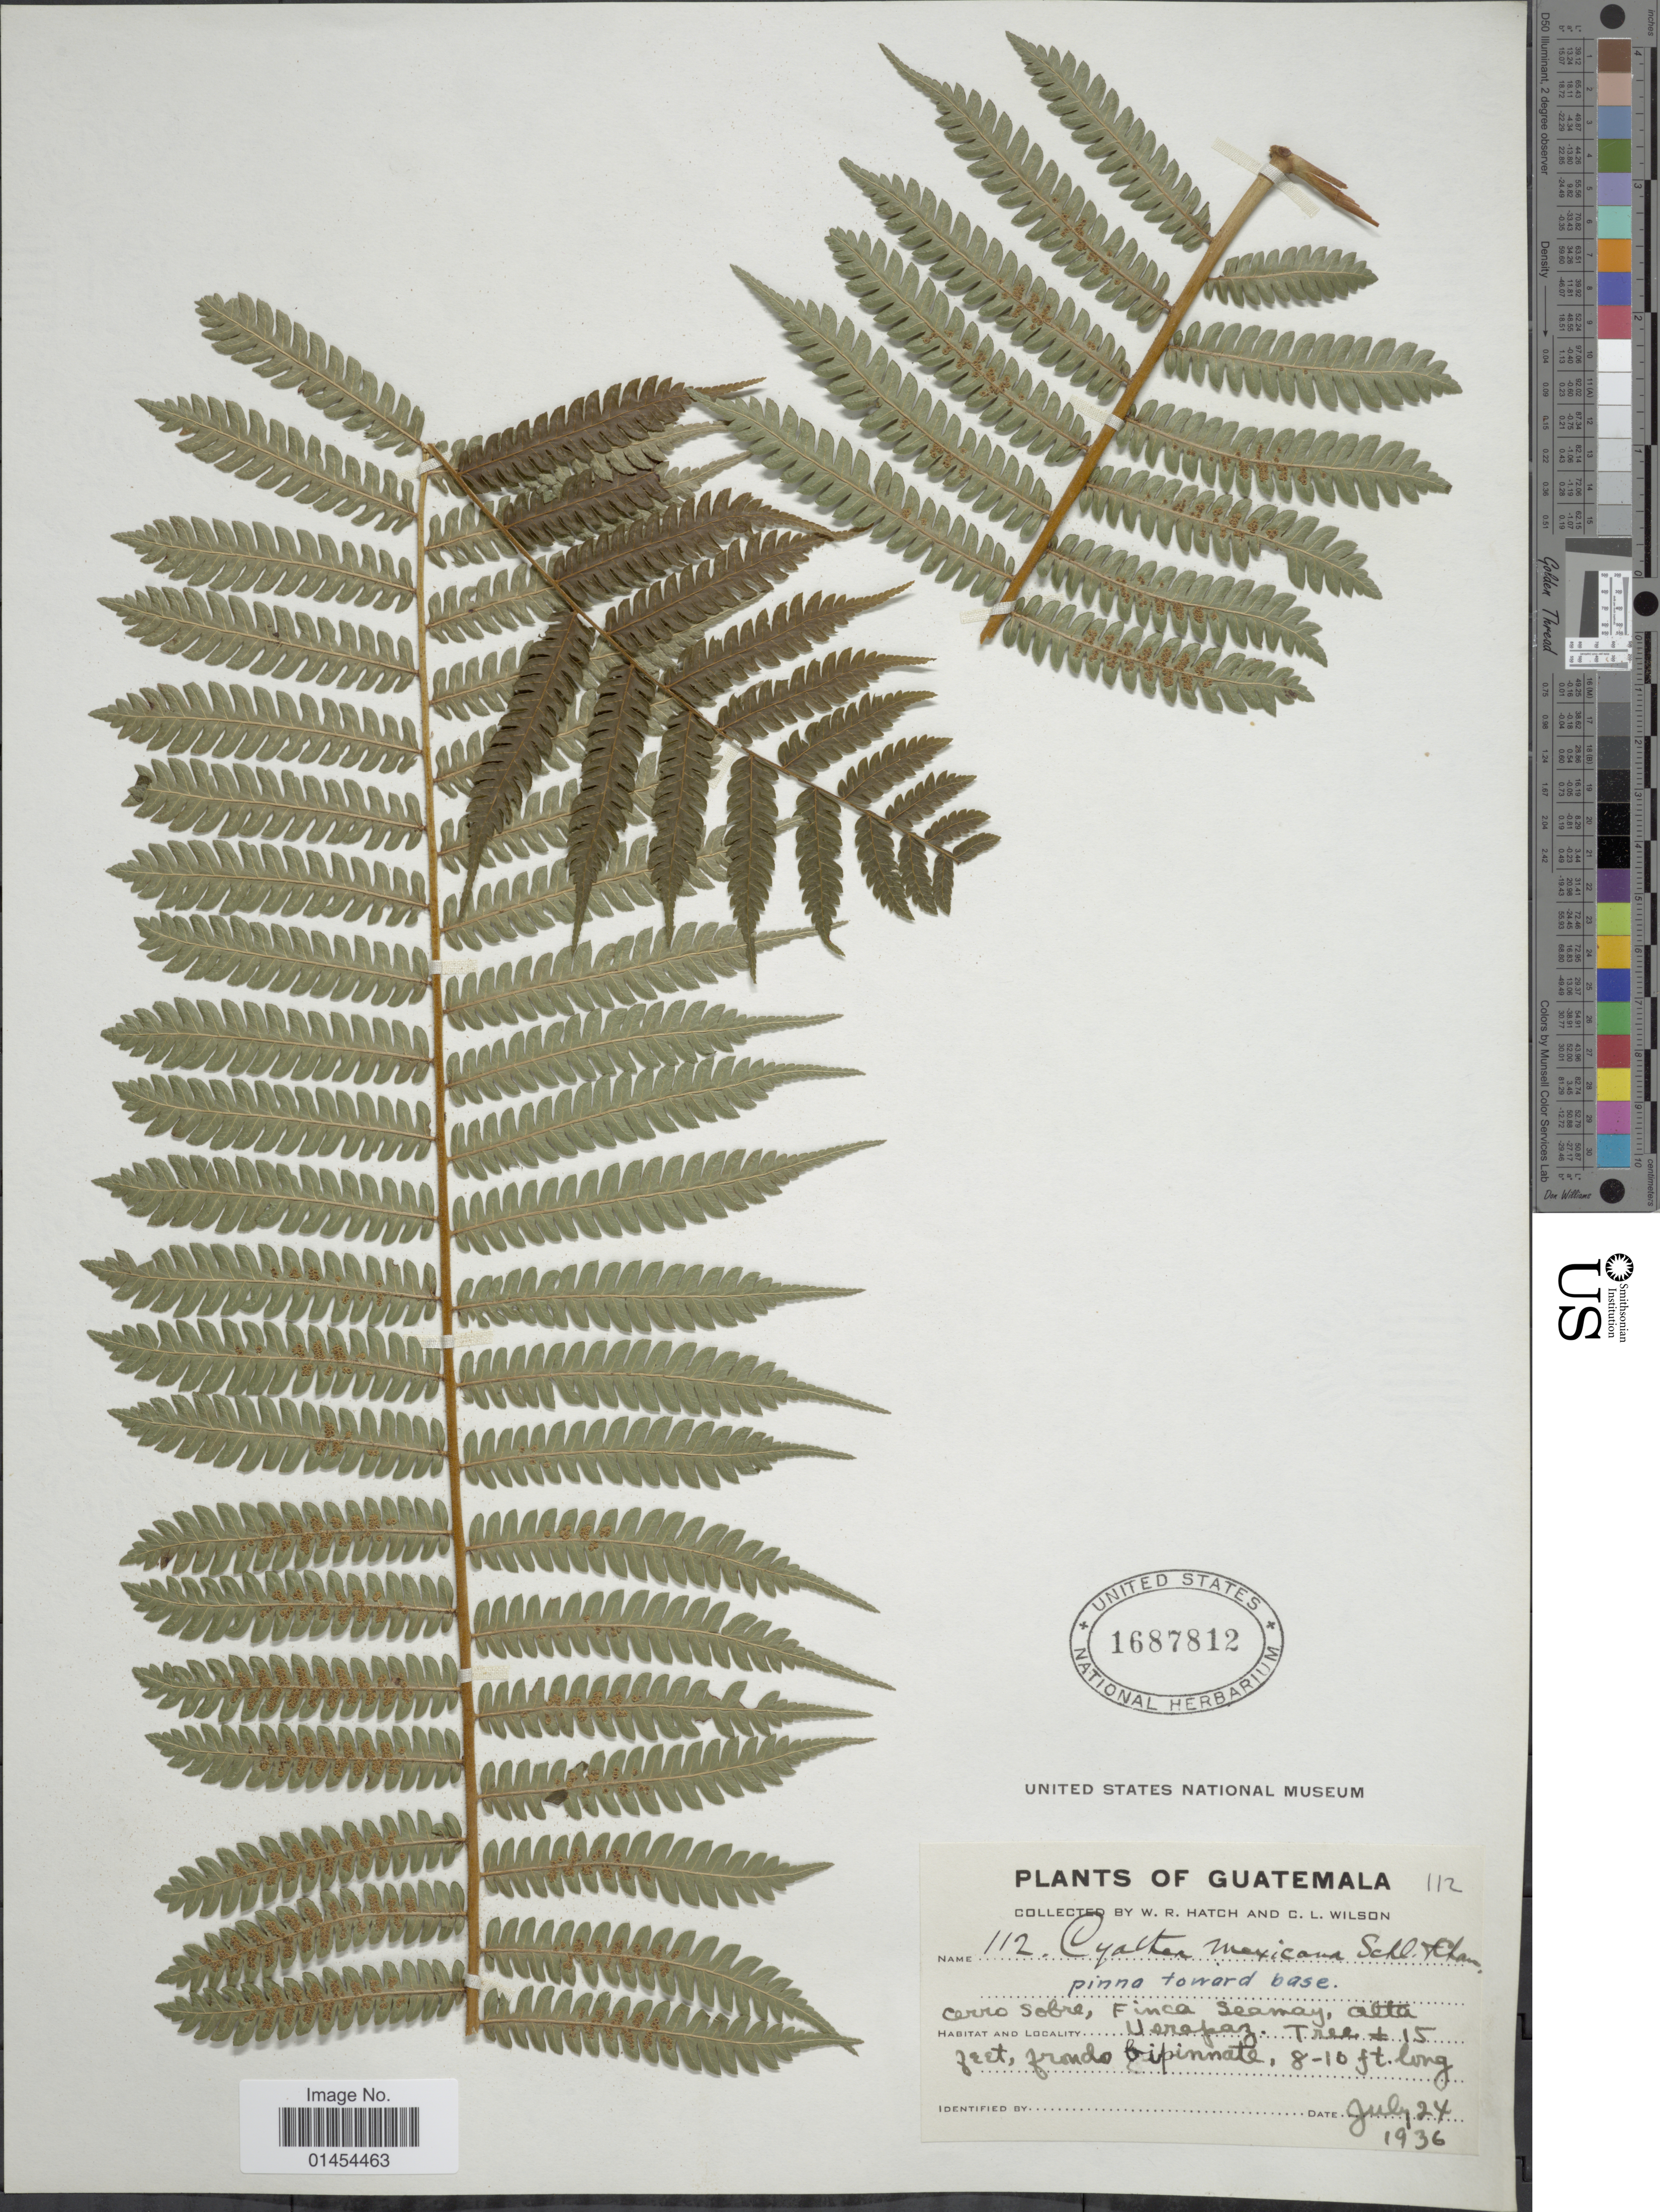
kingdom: Plantae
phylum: Tracheophyta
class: Polypodiopsida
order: Cyatheales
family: Cyatheaceae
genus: Alsophila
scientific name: Alsophila firma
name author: (Baker) D.S. Conant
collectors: W. Hatch & C. L. Wilson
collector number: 112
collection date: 1936-07-24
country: Guatemala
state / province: Alta Verapaz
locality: Cerro sobre, Finca Seamay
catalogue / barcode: US 1687812